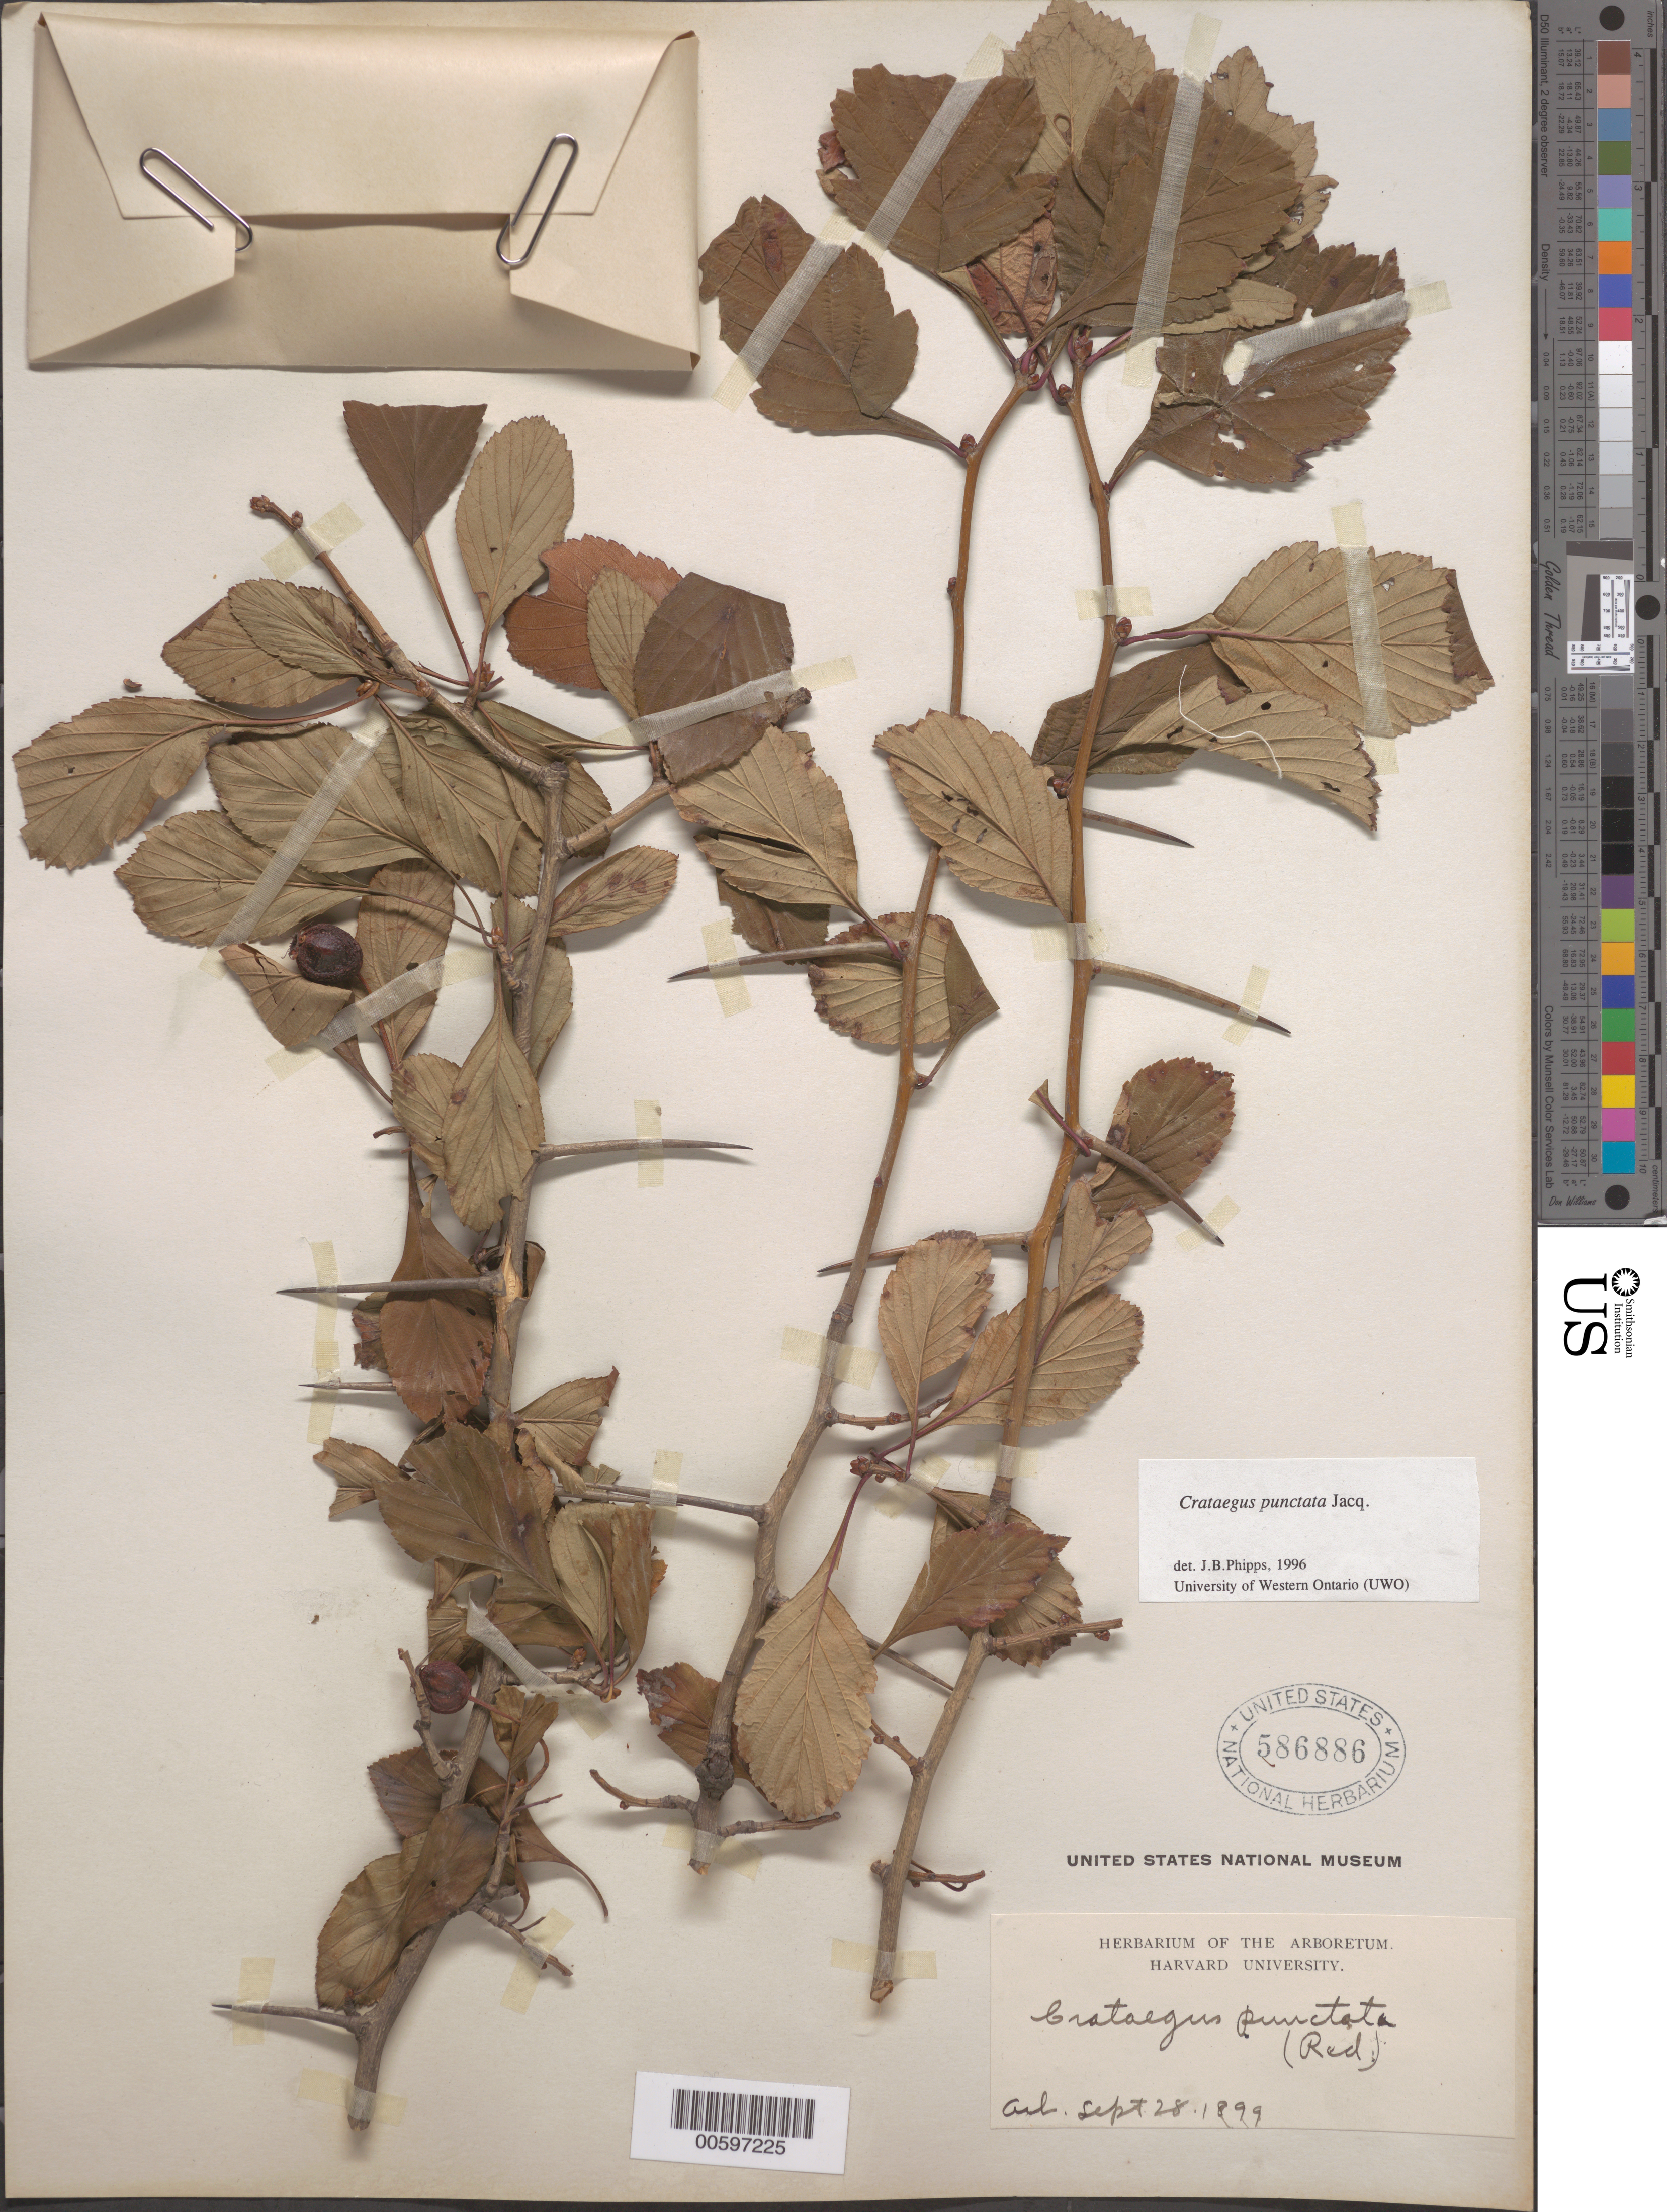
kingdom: Plantae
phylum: Tracheophyta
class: Magnoliopsida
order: Rosales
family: Rosaceae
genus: Crataegus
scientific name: Crataegus punctata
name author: Jacq.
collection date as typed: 28 Sep 1899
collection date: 1899-09-28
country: United States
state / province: Massachusetts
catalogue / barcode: US 586886